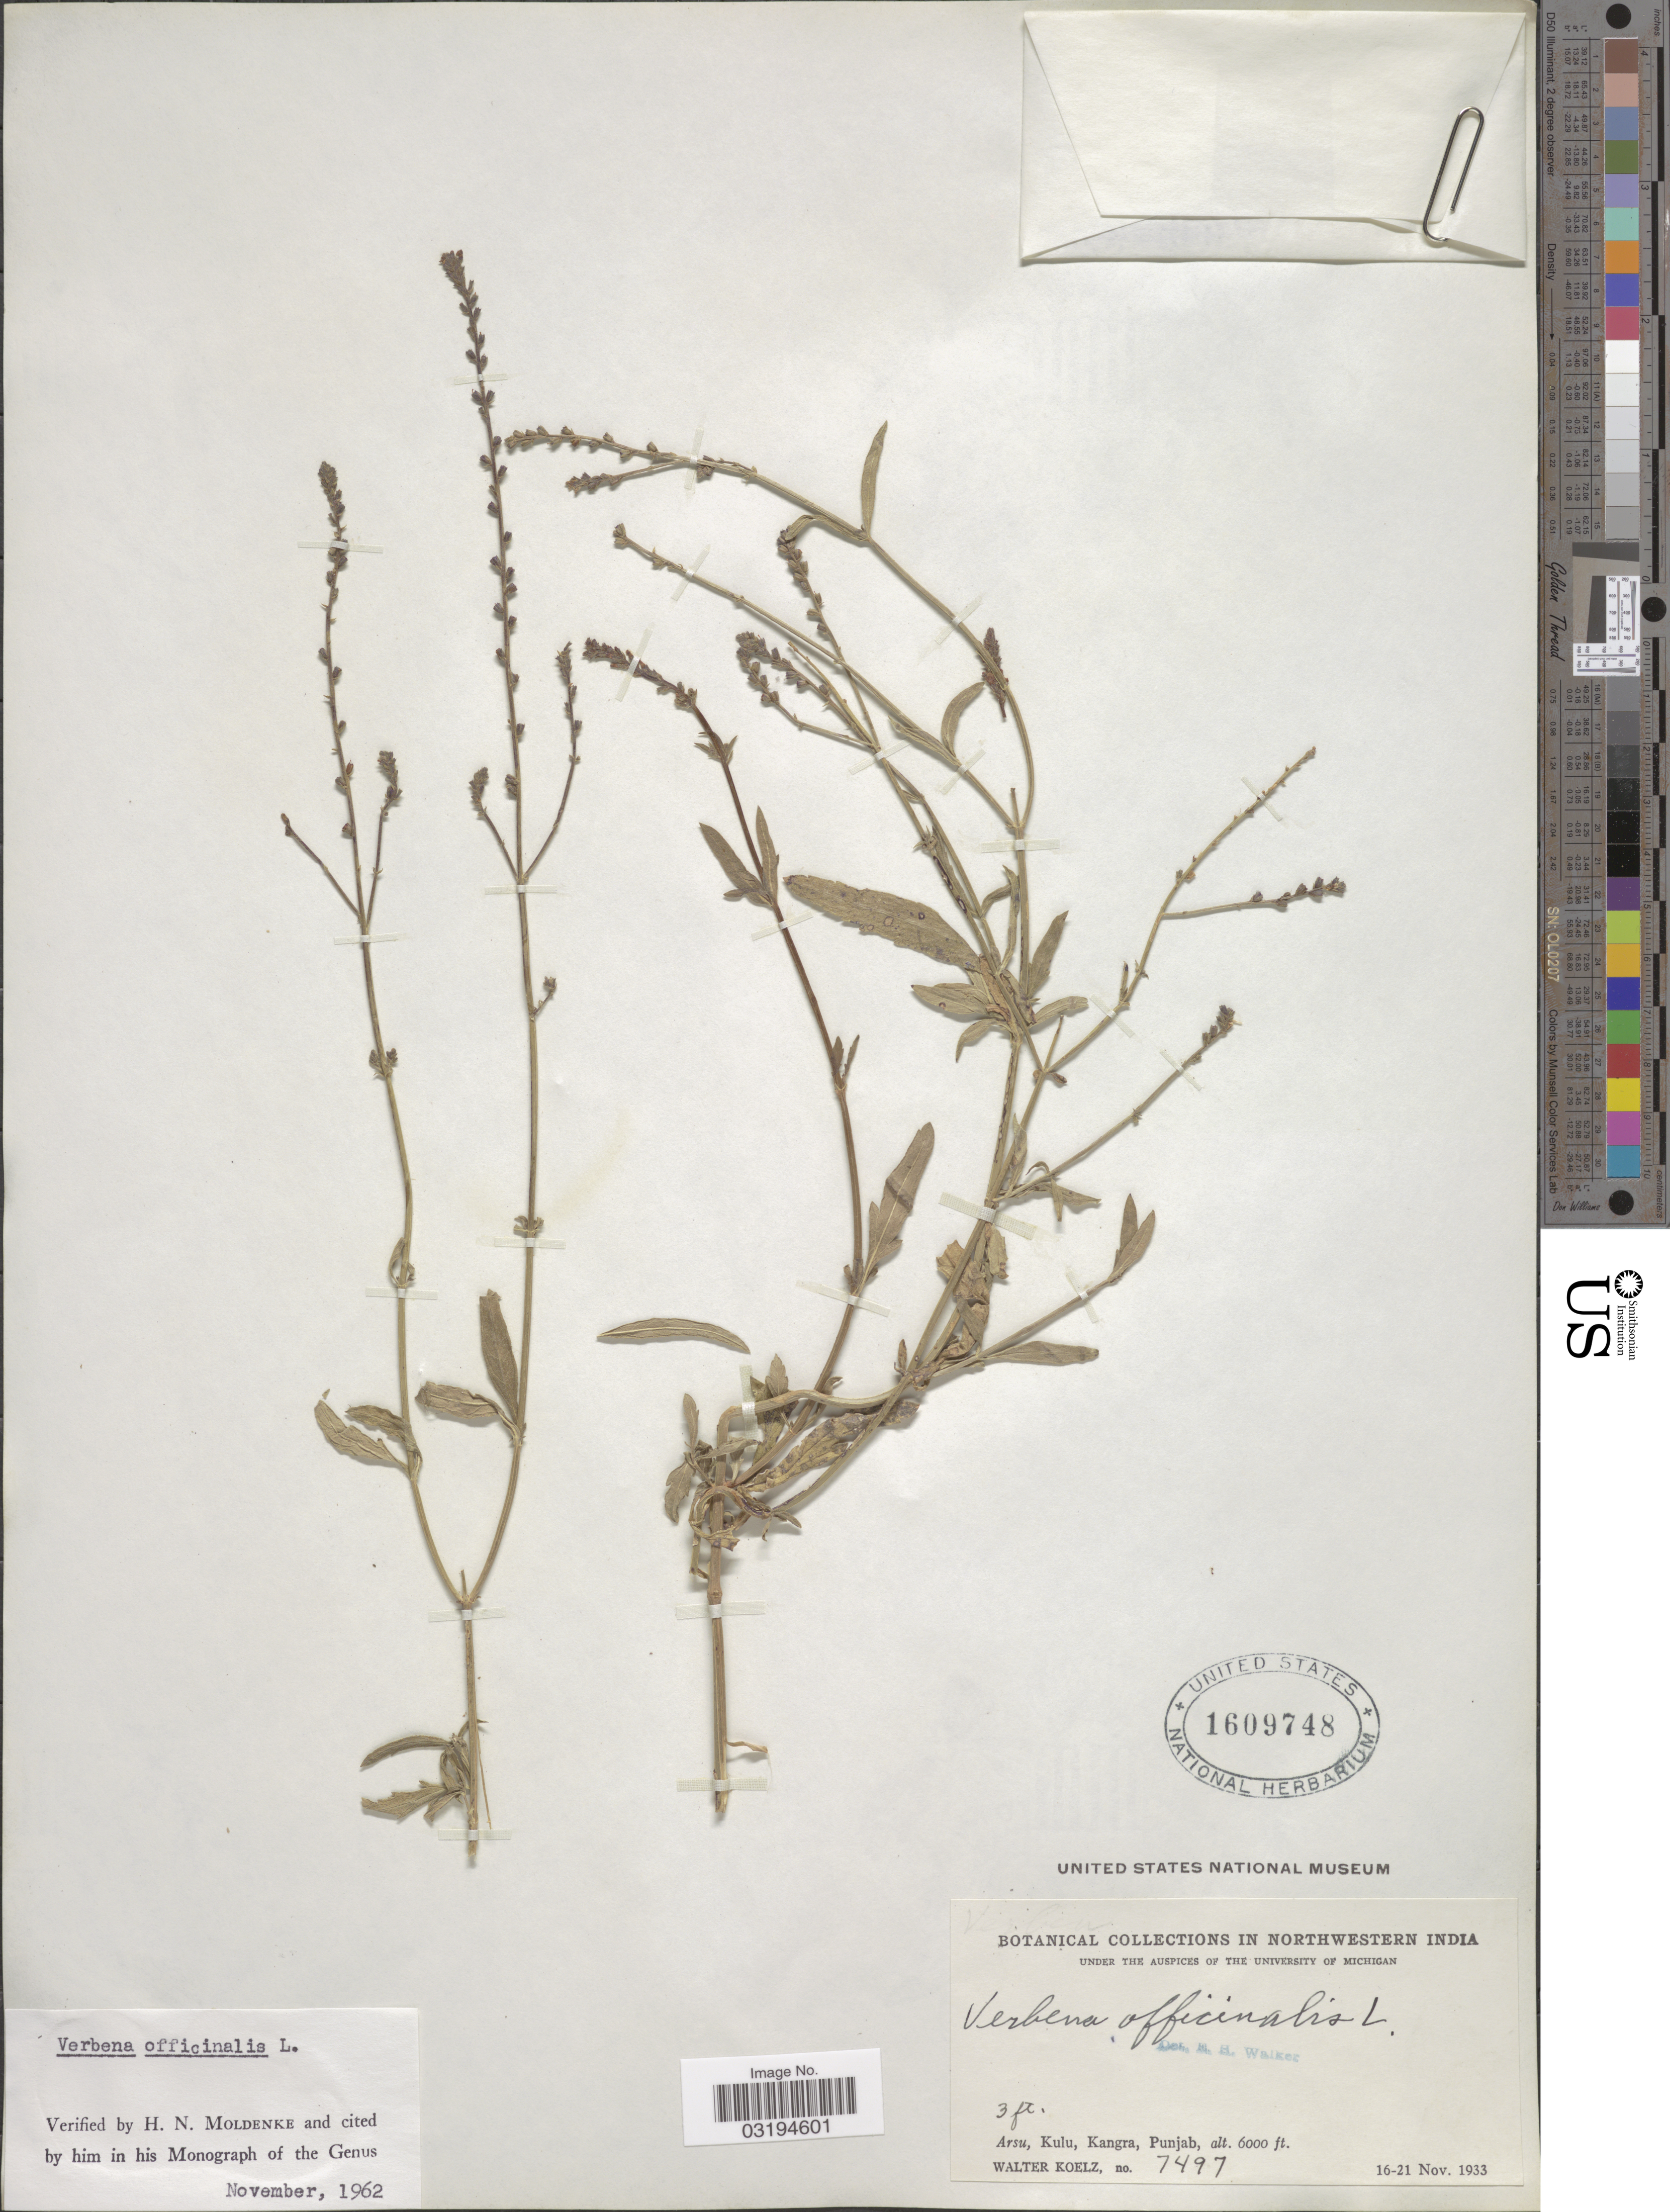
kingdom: Plantae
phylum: Tracheophyta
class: Magnoliopsida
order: Lamiales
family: Verbenaceae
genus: Verbena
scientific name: Verbena officinalis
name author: L.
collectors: W. N. Koelz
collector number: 7497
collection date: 1933-11-16/1933-11-21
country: India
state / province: Punjab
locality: Northwestern India. Arsu, Kulu, Kangra.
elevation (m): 1829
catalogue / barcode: US 1609748